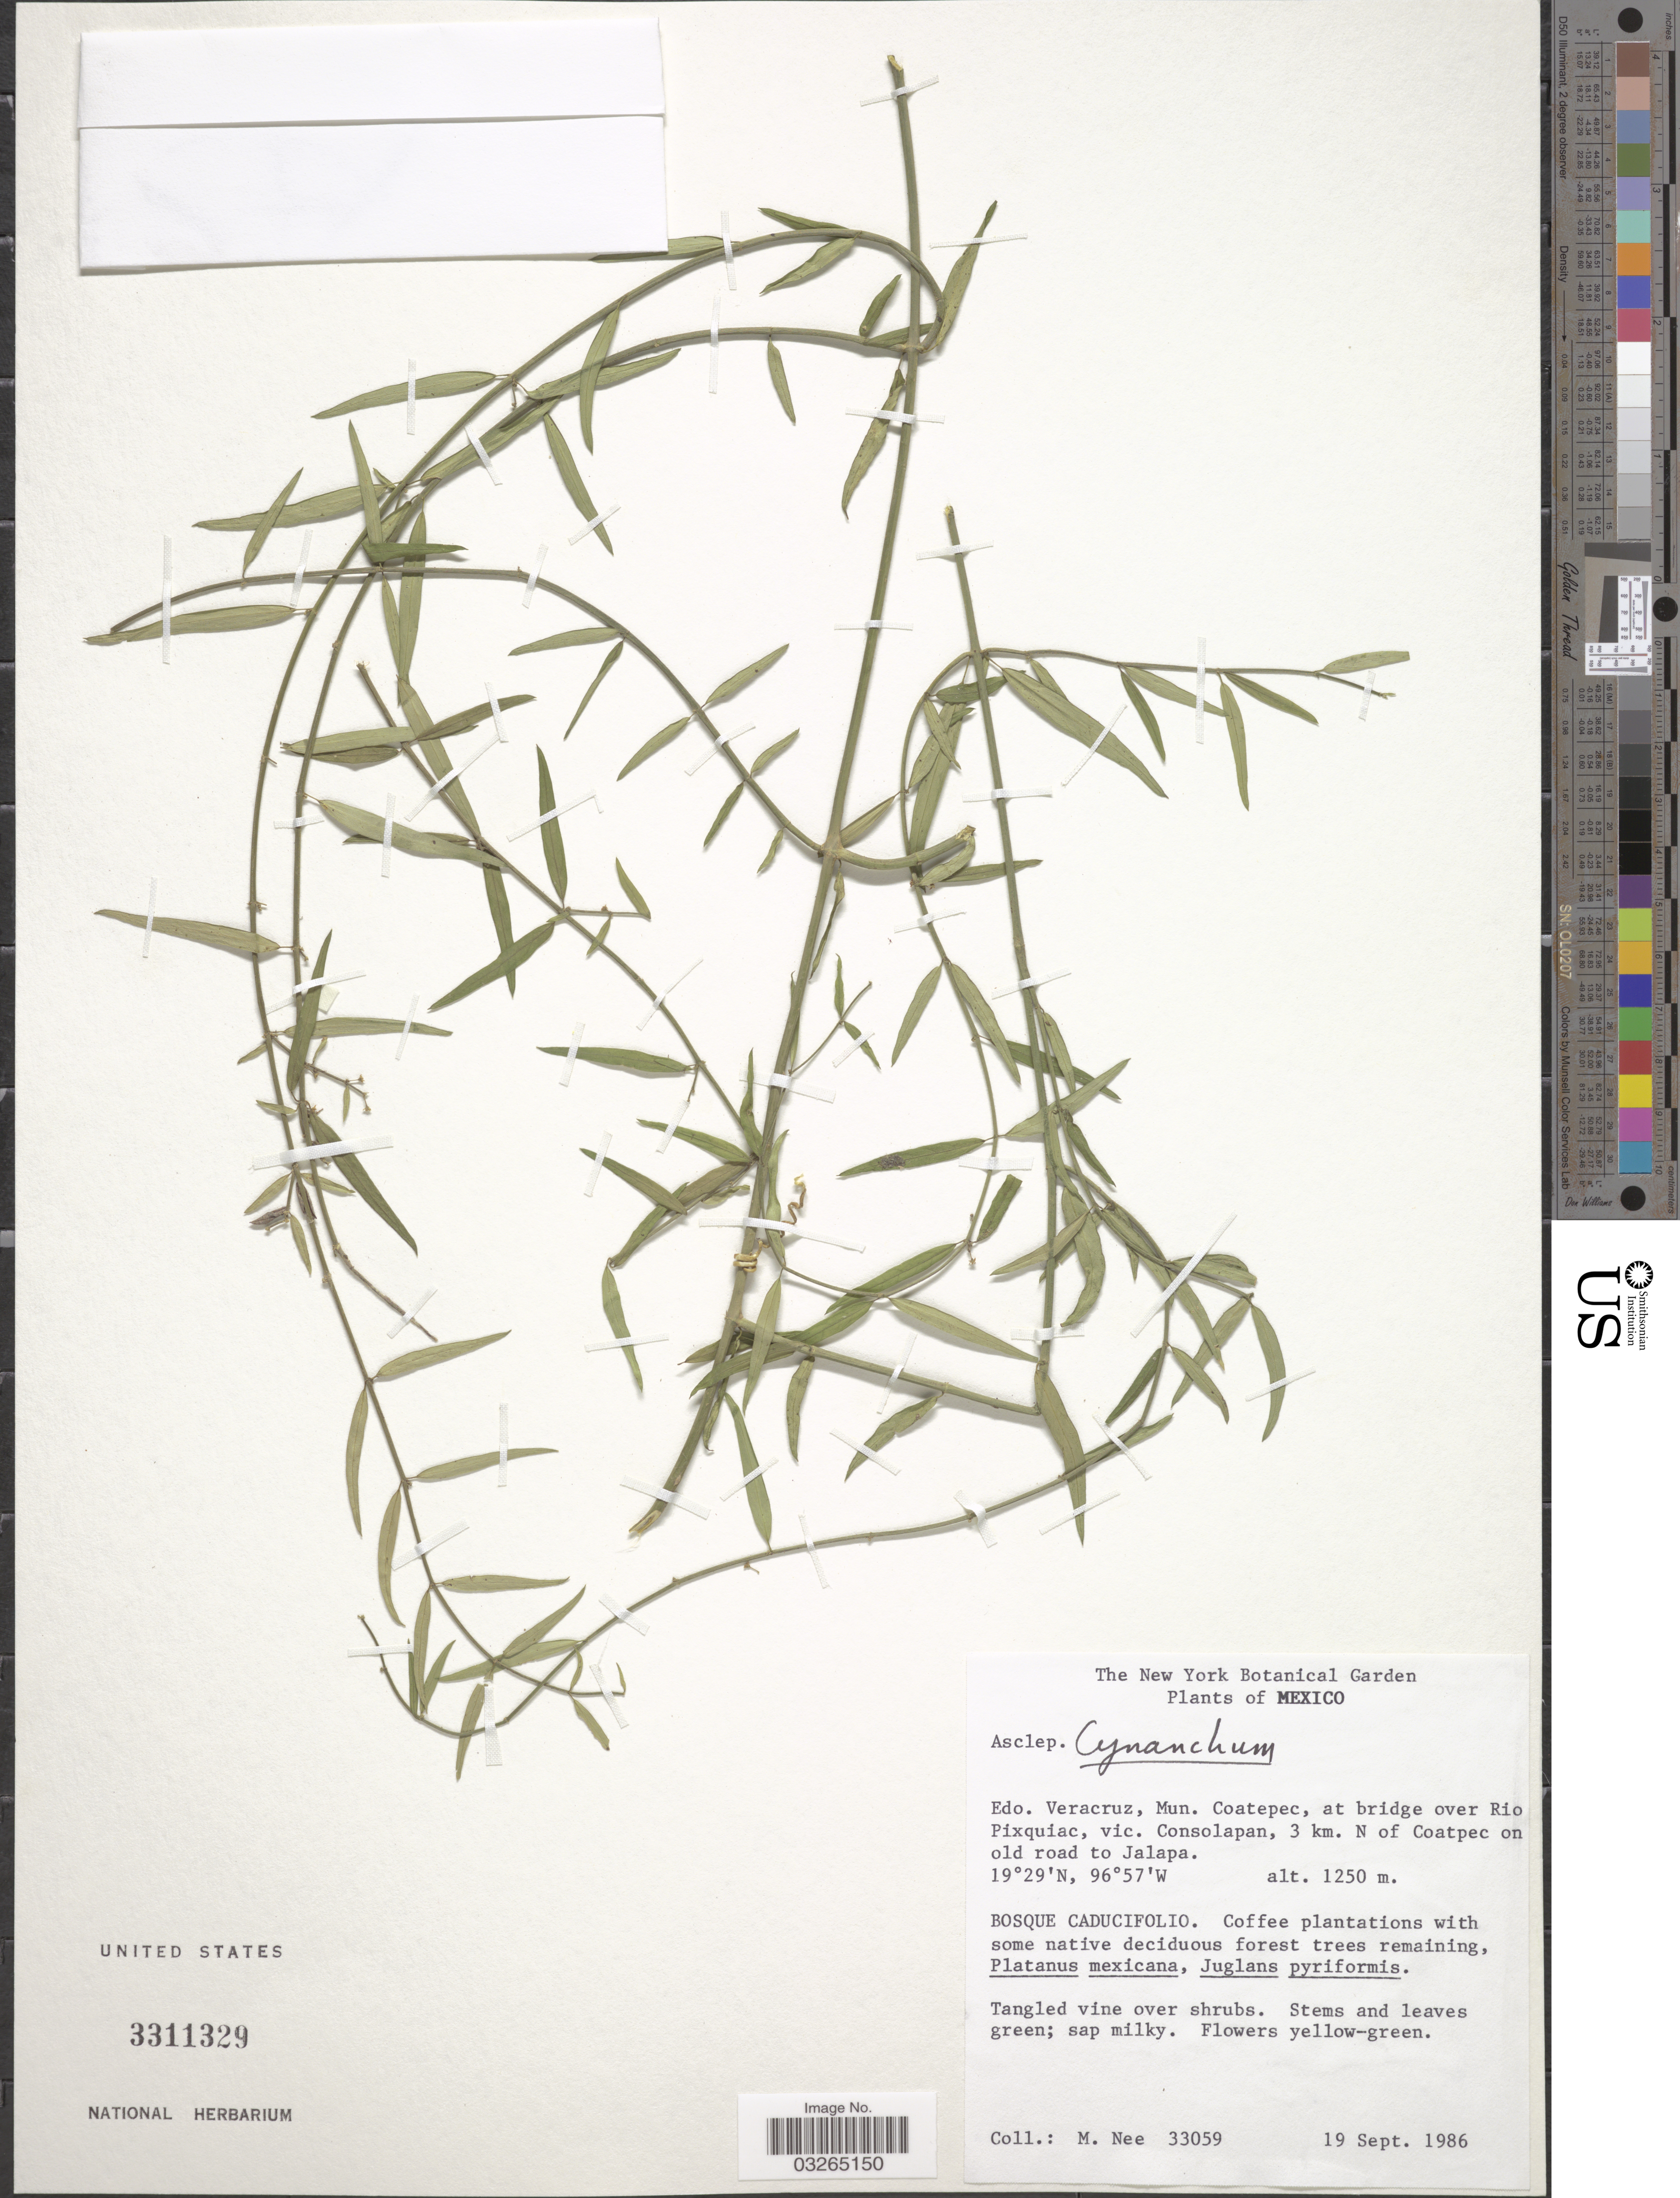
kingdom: Plantae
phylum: Tracheophyta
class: Magnoliopsida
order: Gentianales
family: Apocynaceae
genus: Vincetoxicum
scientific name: Vincetoxicum sp.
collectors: M. Nee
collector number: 33059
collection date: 1986-09-19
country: Mexico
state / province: Veracruz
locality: Mun. Coatepec, at bridge over Rio Pixquiac, vic. Consolapan, 3 km. N of Coatpec on old road to Jalapa.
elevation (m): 1250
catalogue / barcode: US 3311329